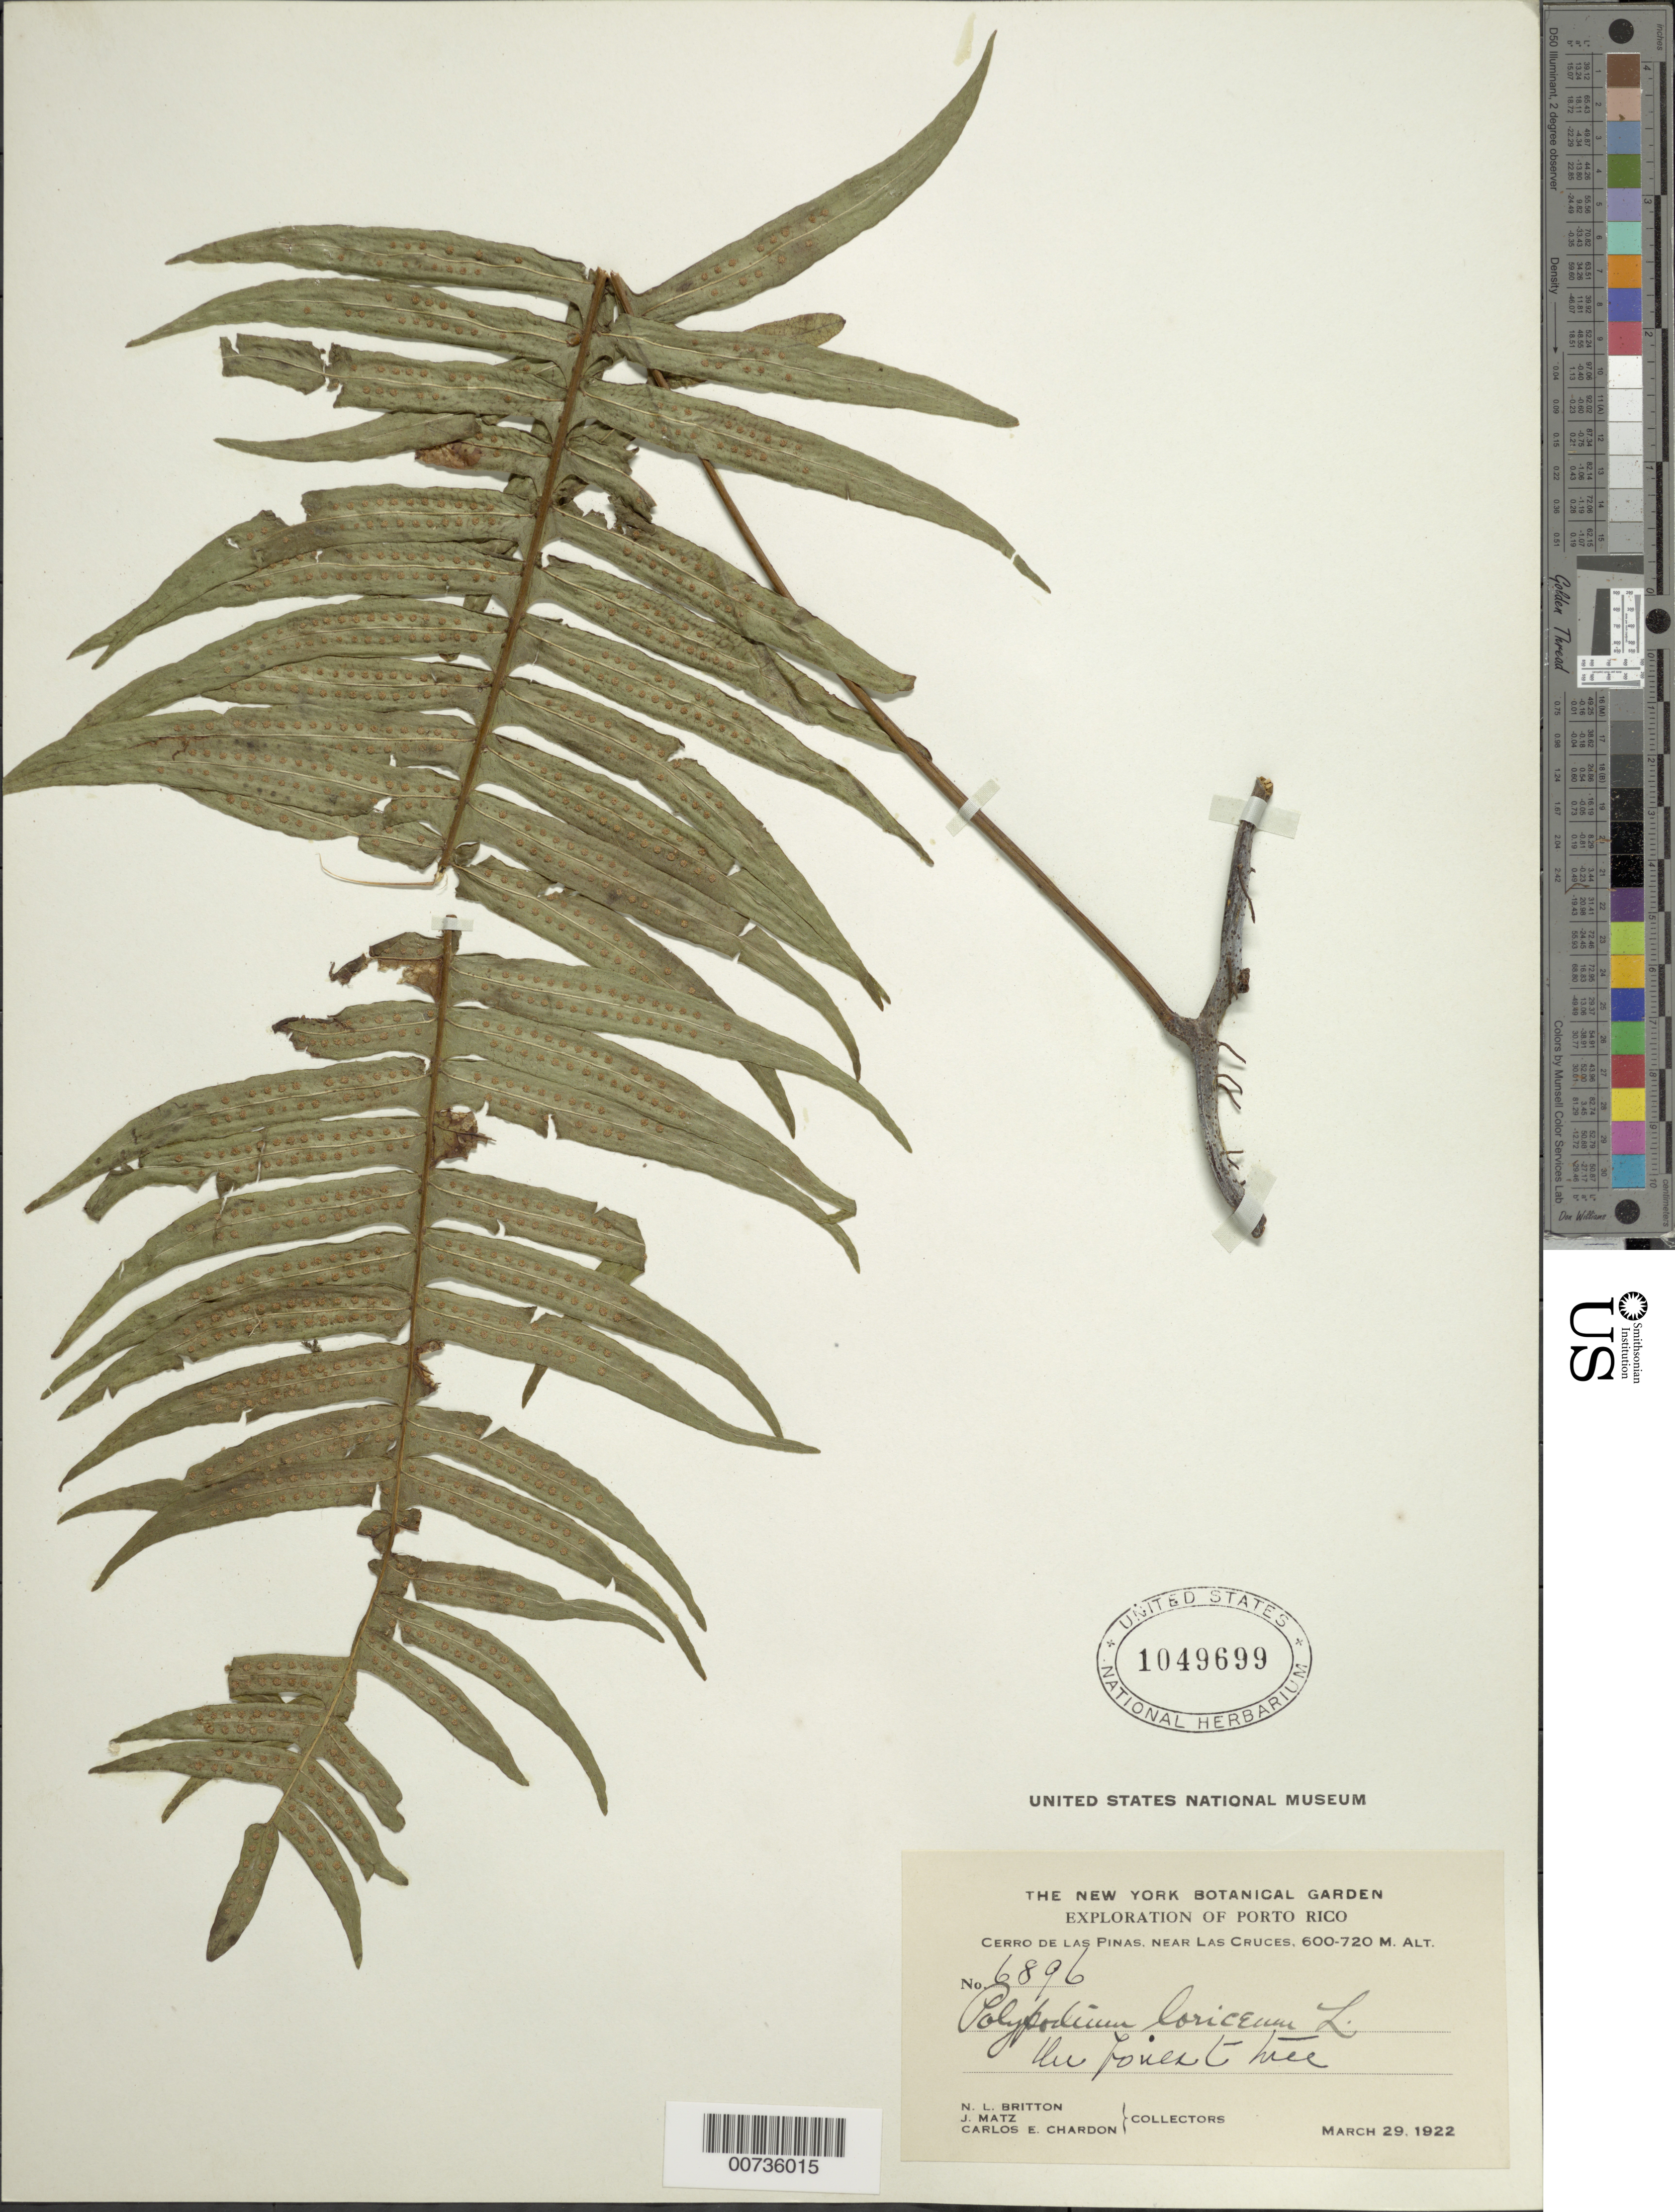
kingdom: Plantae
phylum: Tracheophyta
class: Polypodiopsida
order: Polypodiales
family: Polypodiaceae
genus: Serpocaulon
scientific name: Serpocaulon loriceum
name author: (L.) A.R. Sm.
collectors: N. Britton, J. Matz & C. E. Chardón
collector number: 6896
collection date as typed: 29 Mar 1922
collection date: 1922-03-29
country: Puerto Rico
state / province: Caguas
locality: Cerro de Las Piñas, near Las Cruces. Caguas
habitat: On forest tree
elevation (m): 600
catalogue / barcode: US 1049699